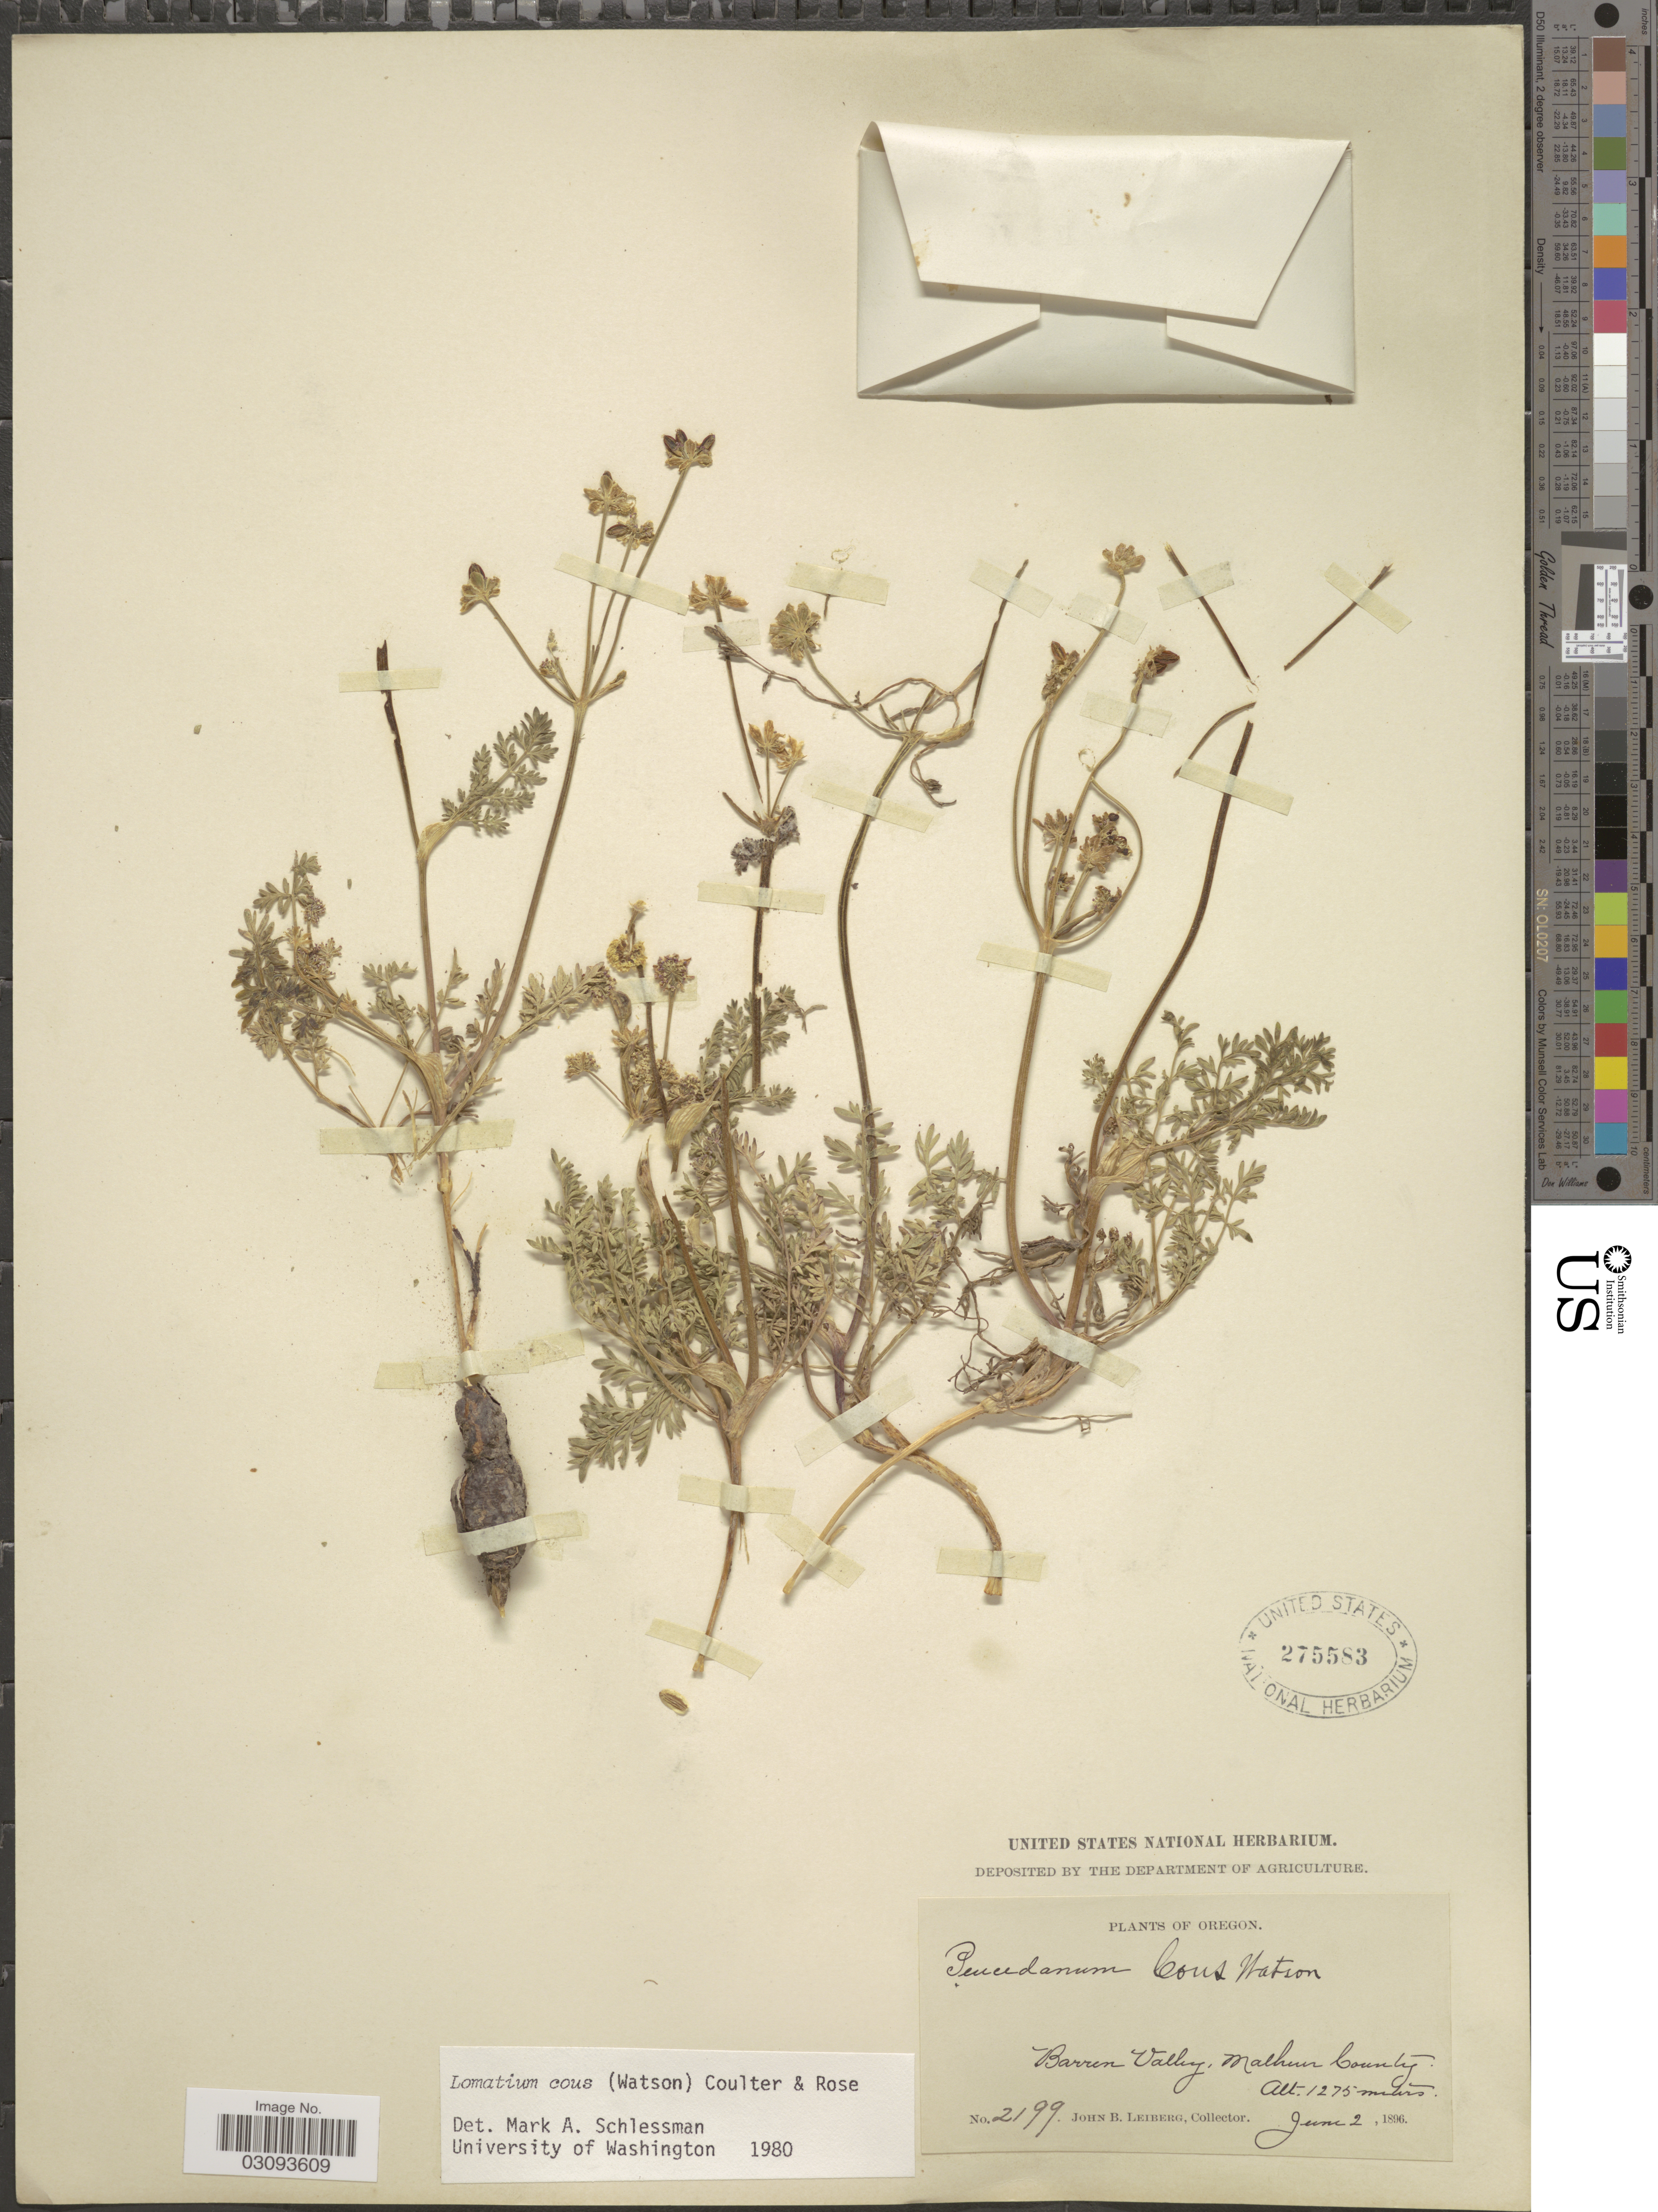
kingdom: Plantae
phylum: Tracheophyta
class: Magnoliopsida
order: Apiales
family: Apiaceae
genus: Lomatium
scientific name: Lomatium cous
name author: (S. Watson) J.M. Coult. & Rose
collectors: J. B. Leiberg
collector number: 2199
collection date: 1896-06-02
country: United States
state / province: Oregon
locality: Betwee Valley, Malheur County.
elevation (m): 1275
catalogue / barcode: US 275583